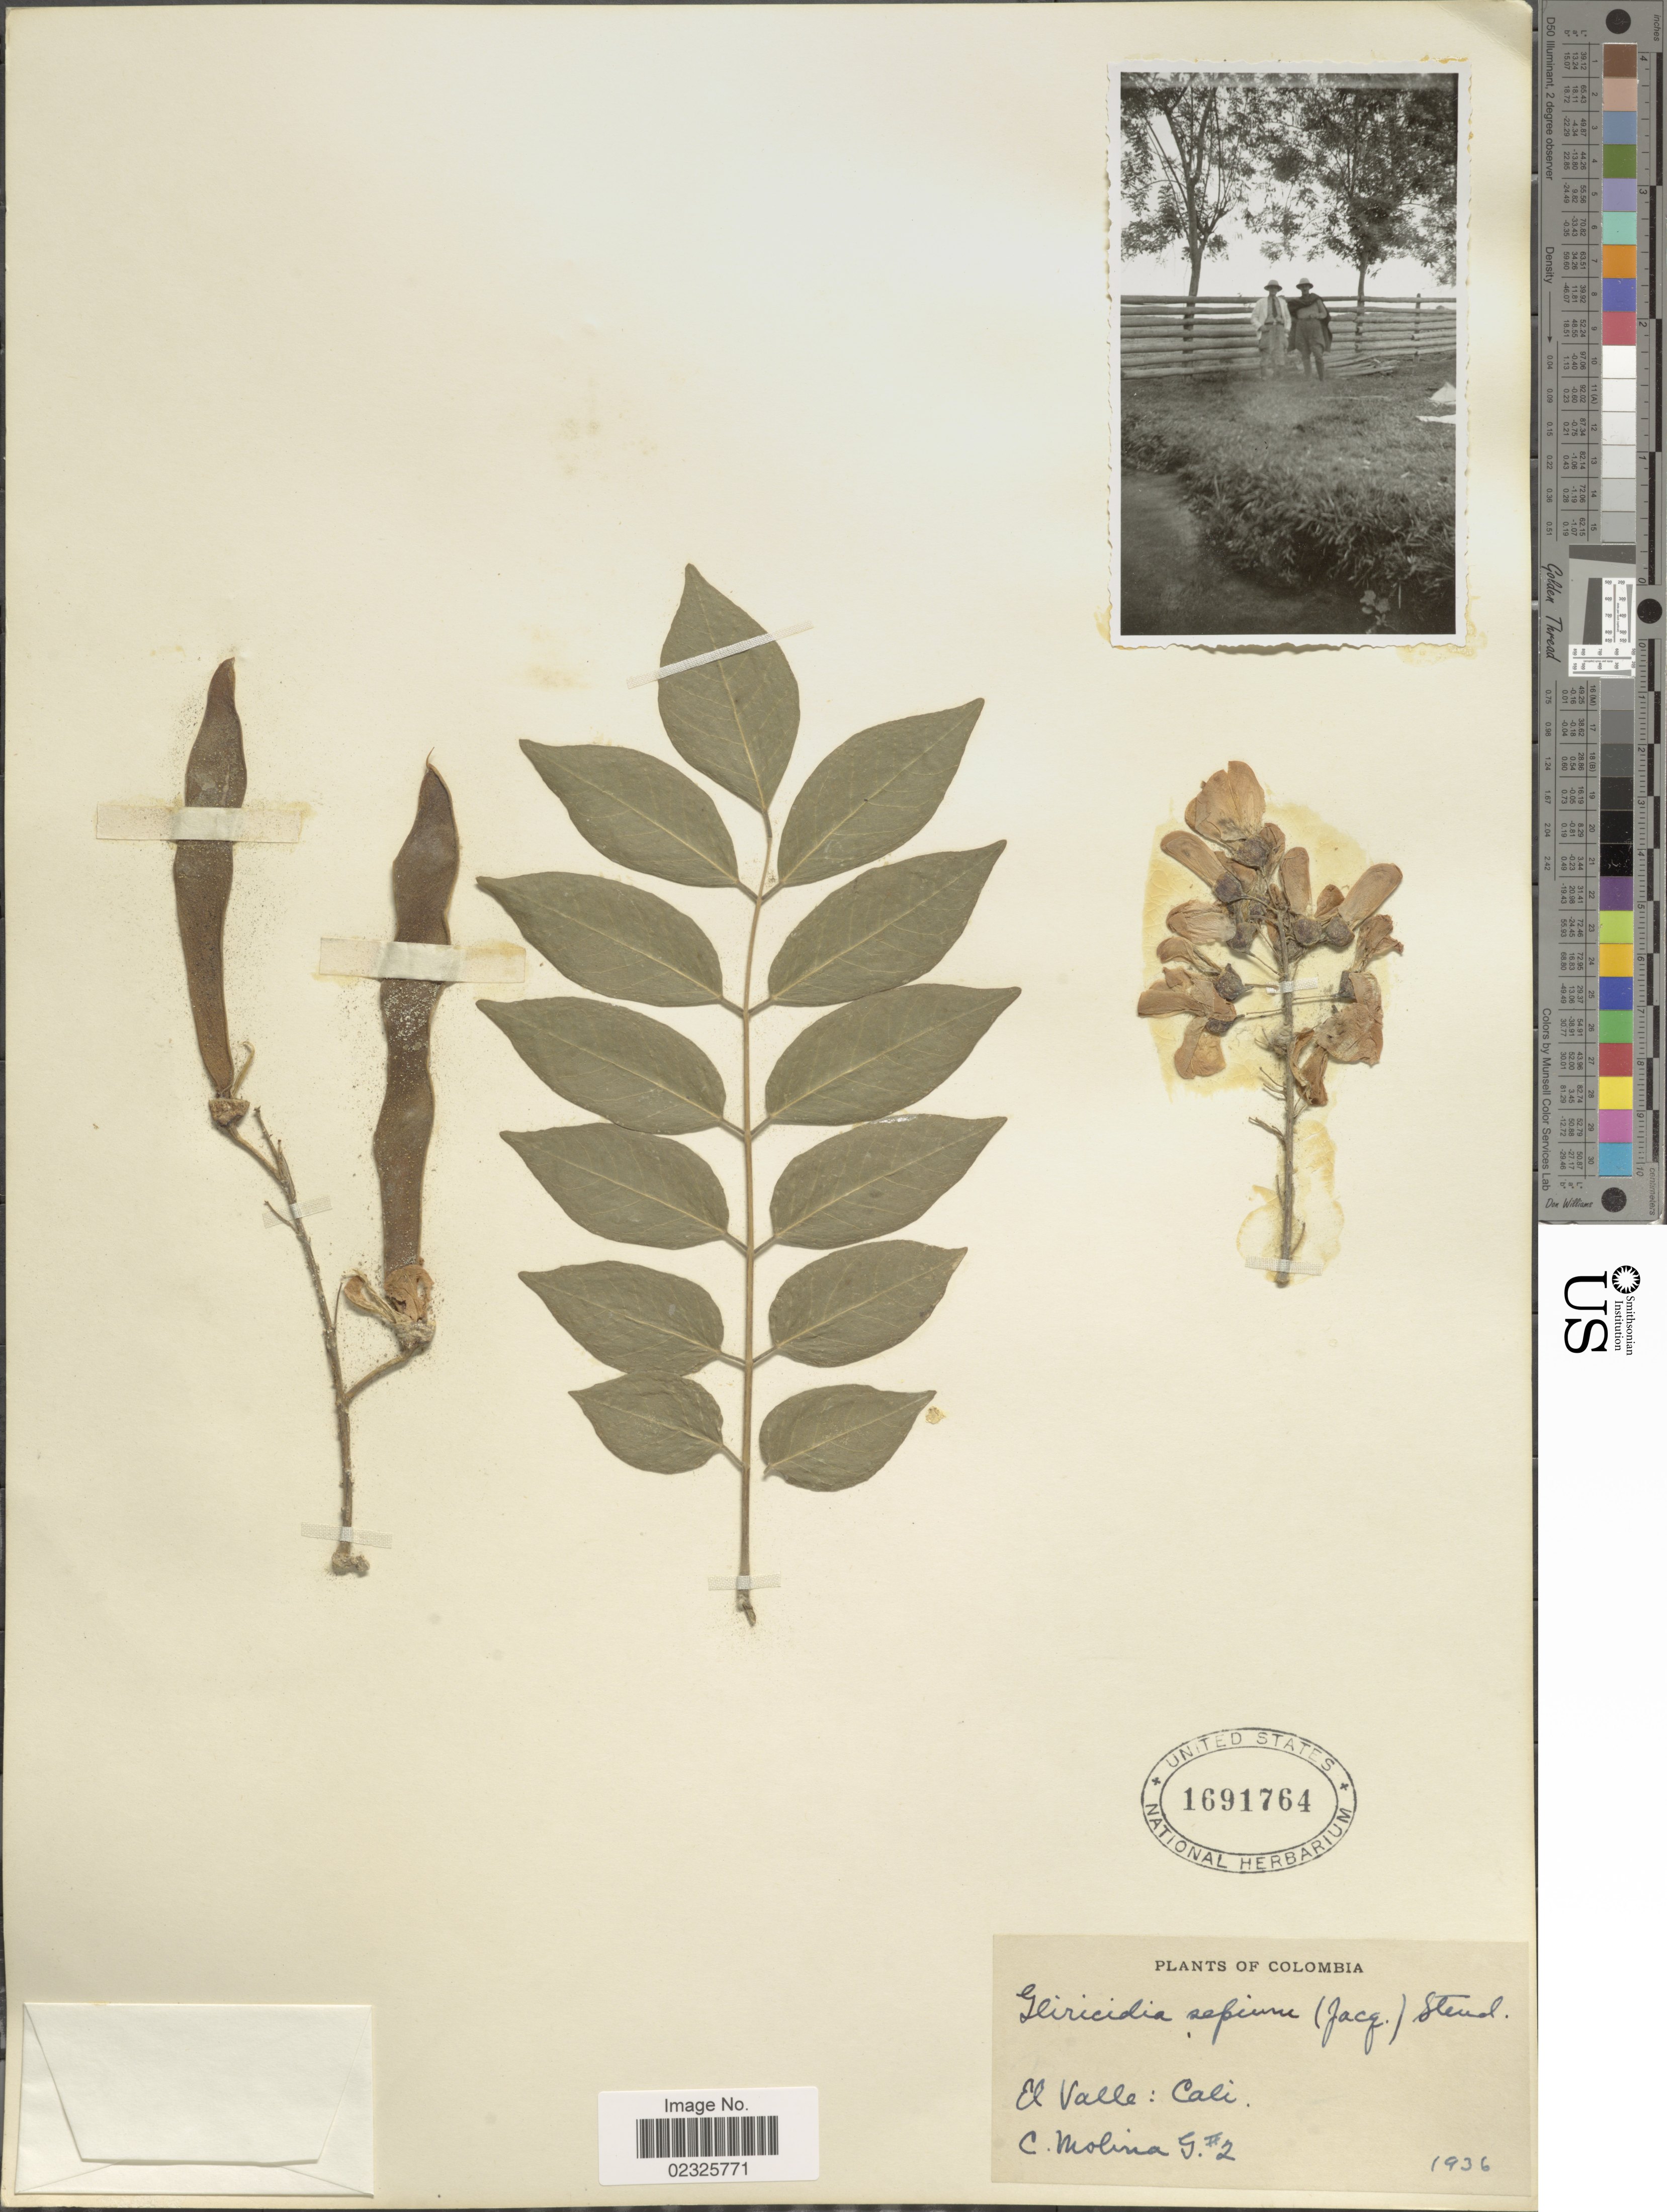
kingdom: Plantae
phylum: Tracheophyta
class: Magnoliopsida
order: Fabales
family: Fabaceae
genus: Gliricidia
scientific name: Gliricidia sepium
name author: (Jacq.) Kunth ex Walp.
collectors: C. Molina G.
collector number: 2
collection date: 1936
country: Colombia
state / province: Valle del Cauca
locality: El Valle: Cali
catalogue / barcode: US 1691764